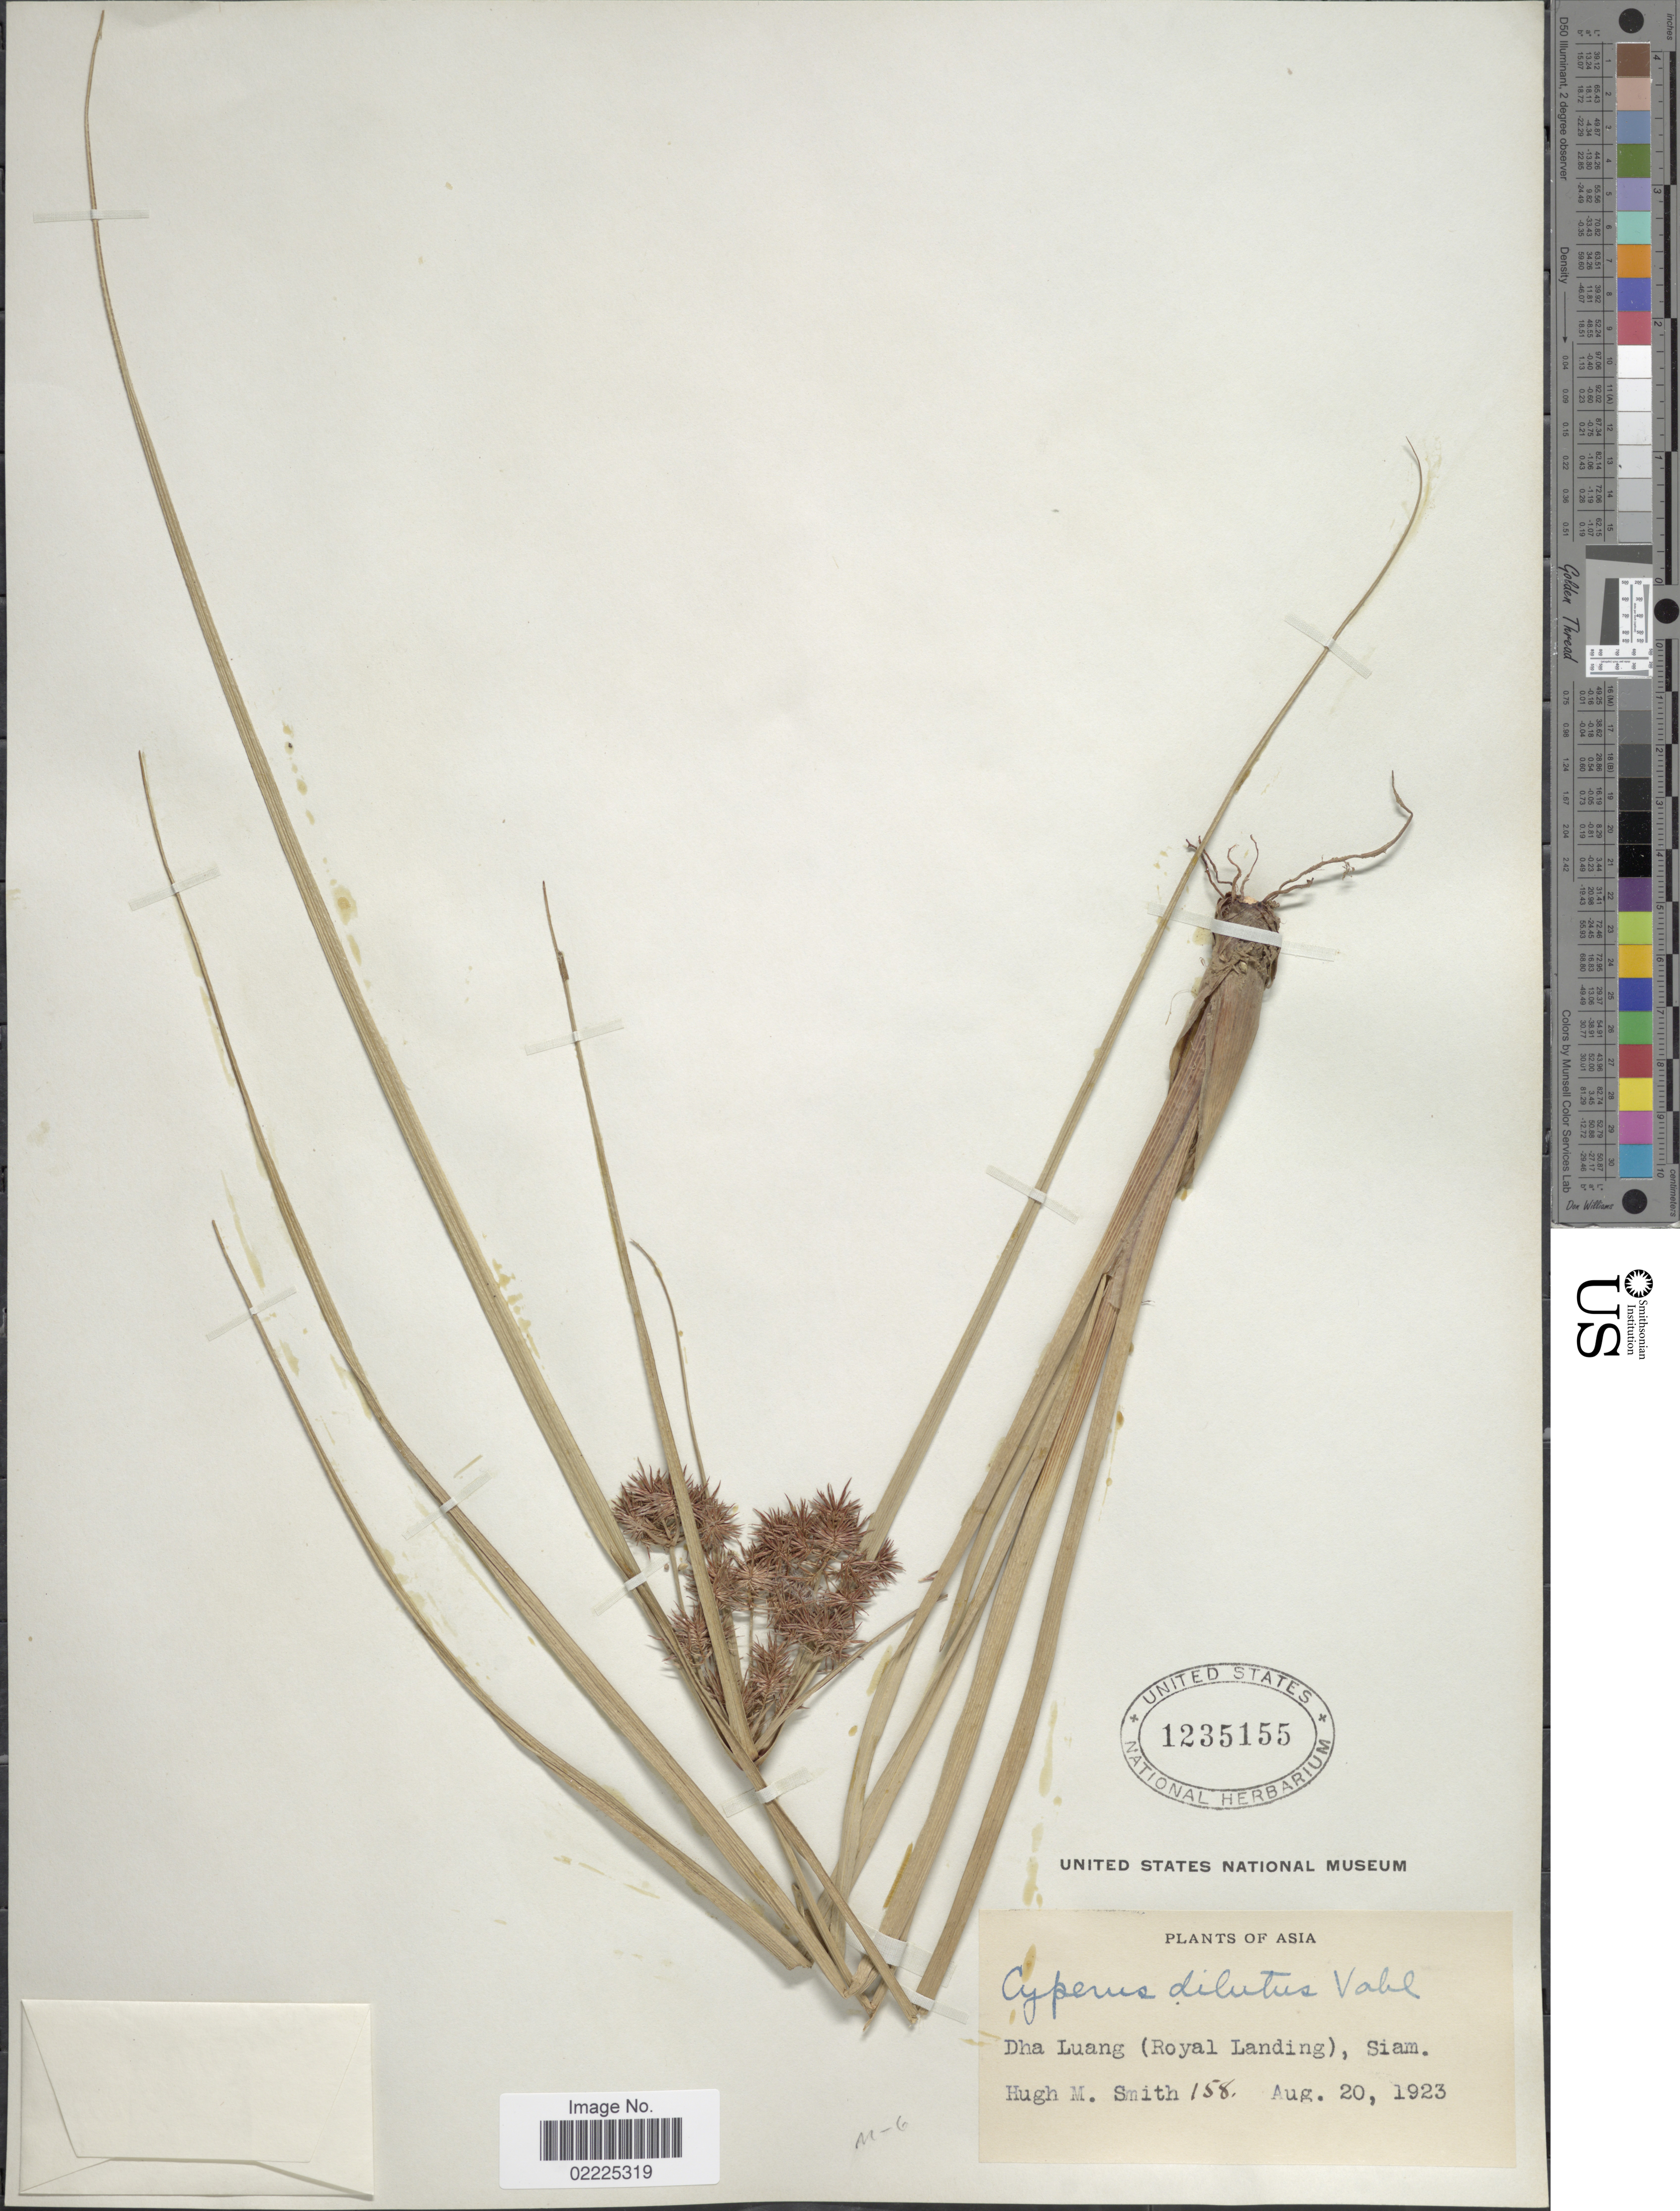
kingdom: Plantae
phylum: Tracheophyta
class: Liliopsida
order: Poales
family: Cyperaceae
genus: Cyperus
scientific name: Cyperus compactus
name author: Retz.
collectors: H. M. Smith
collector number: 158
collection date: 1923-08-20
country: Thailand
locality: Asia, Dha Luang (Royal Landing), Siam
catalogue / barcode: US 1235155